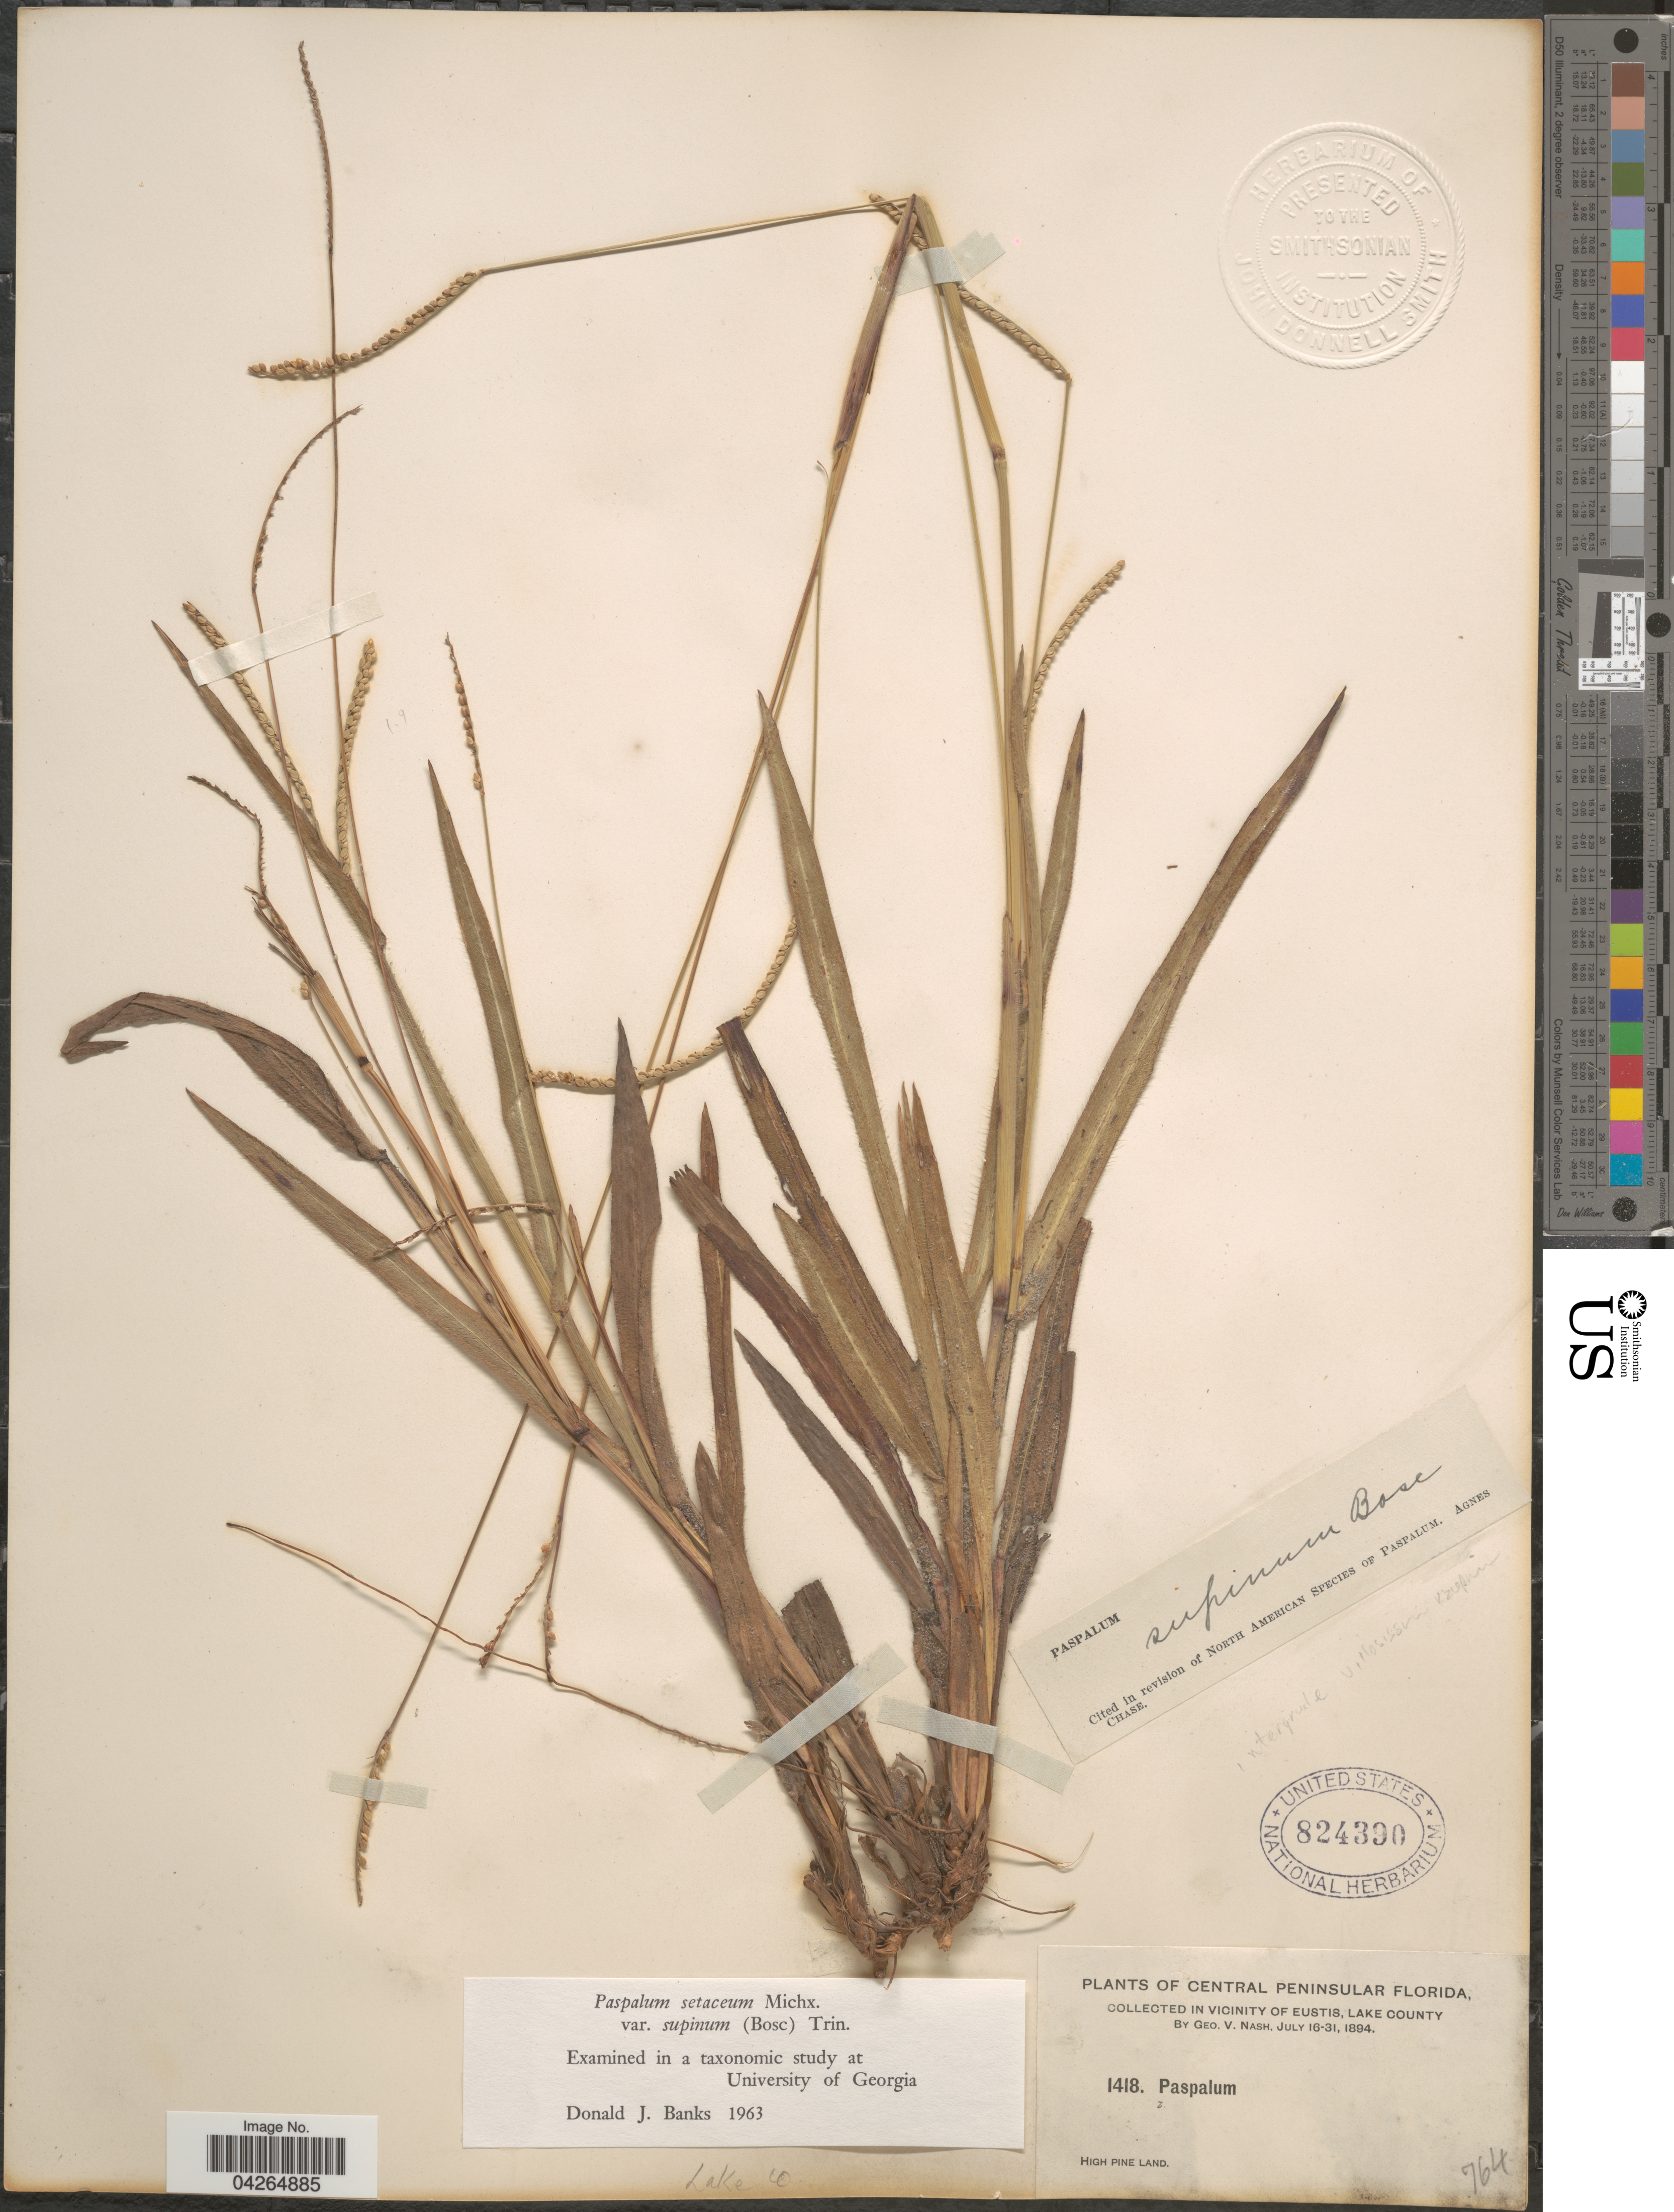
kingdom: Plantae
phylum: Tracheophyta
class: Liliopsida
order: Poales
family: Poaceae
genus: Paspalum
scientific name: Paspalum setaceum var. supinum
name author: (Bosc ex Poir.) Trin.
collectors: G. V. Nash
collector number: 1418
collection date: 1894-07-16/1894-07-31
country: United States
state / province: Florida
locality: Central Peninsular Florida. In vicinity of Eustis, Lake County. High Pine Land.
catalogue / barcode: US 824390